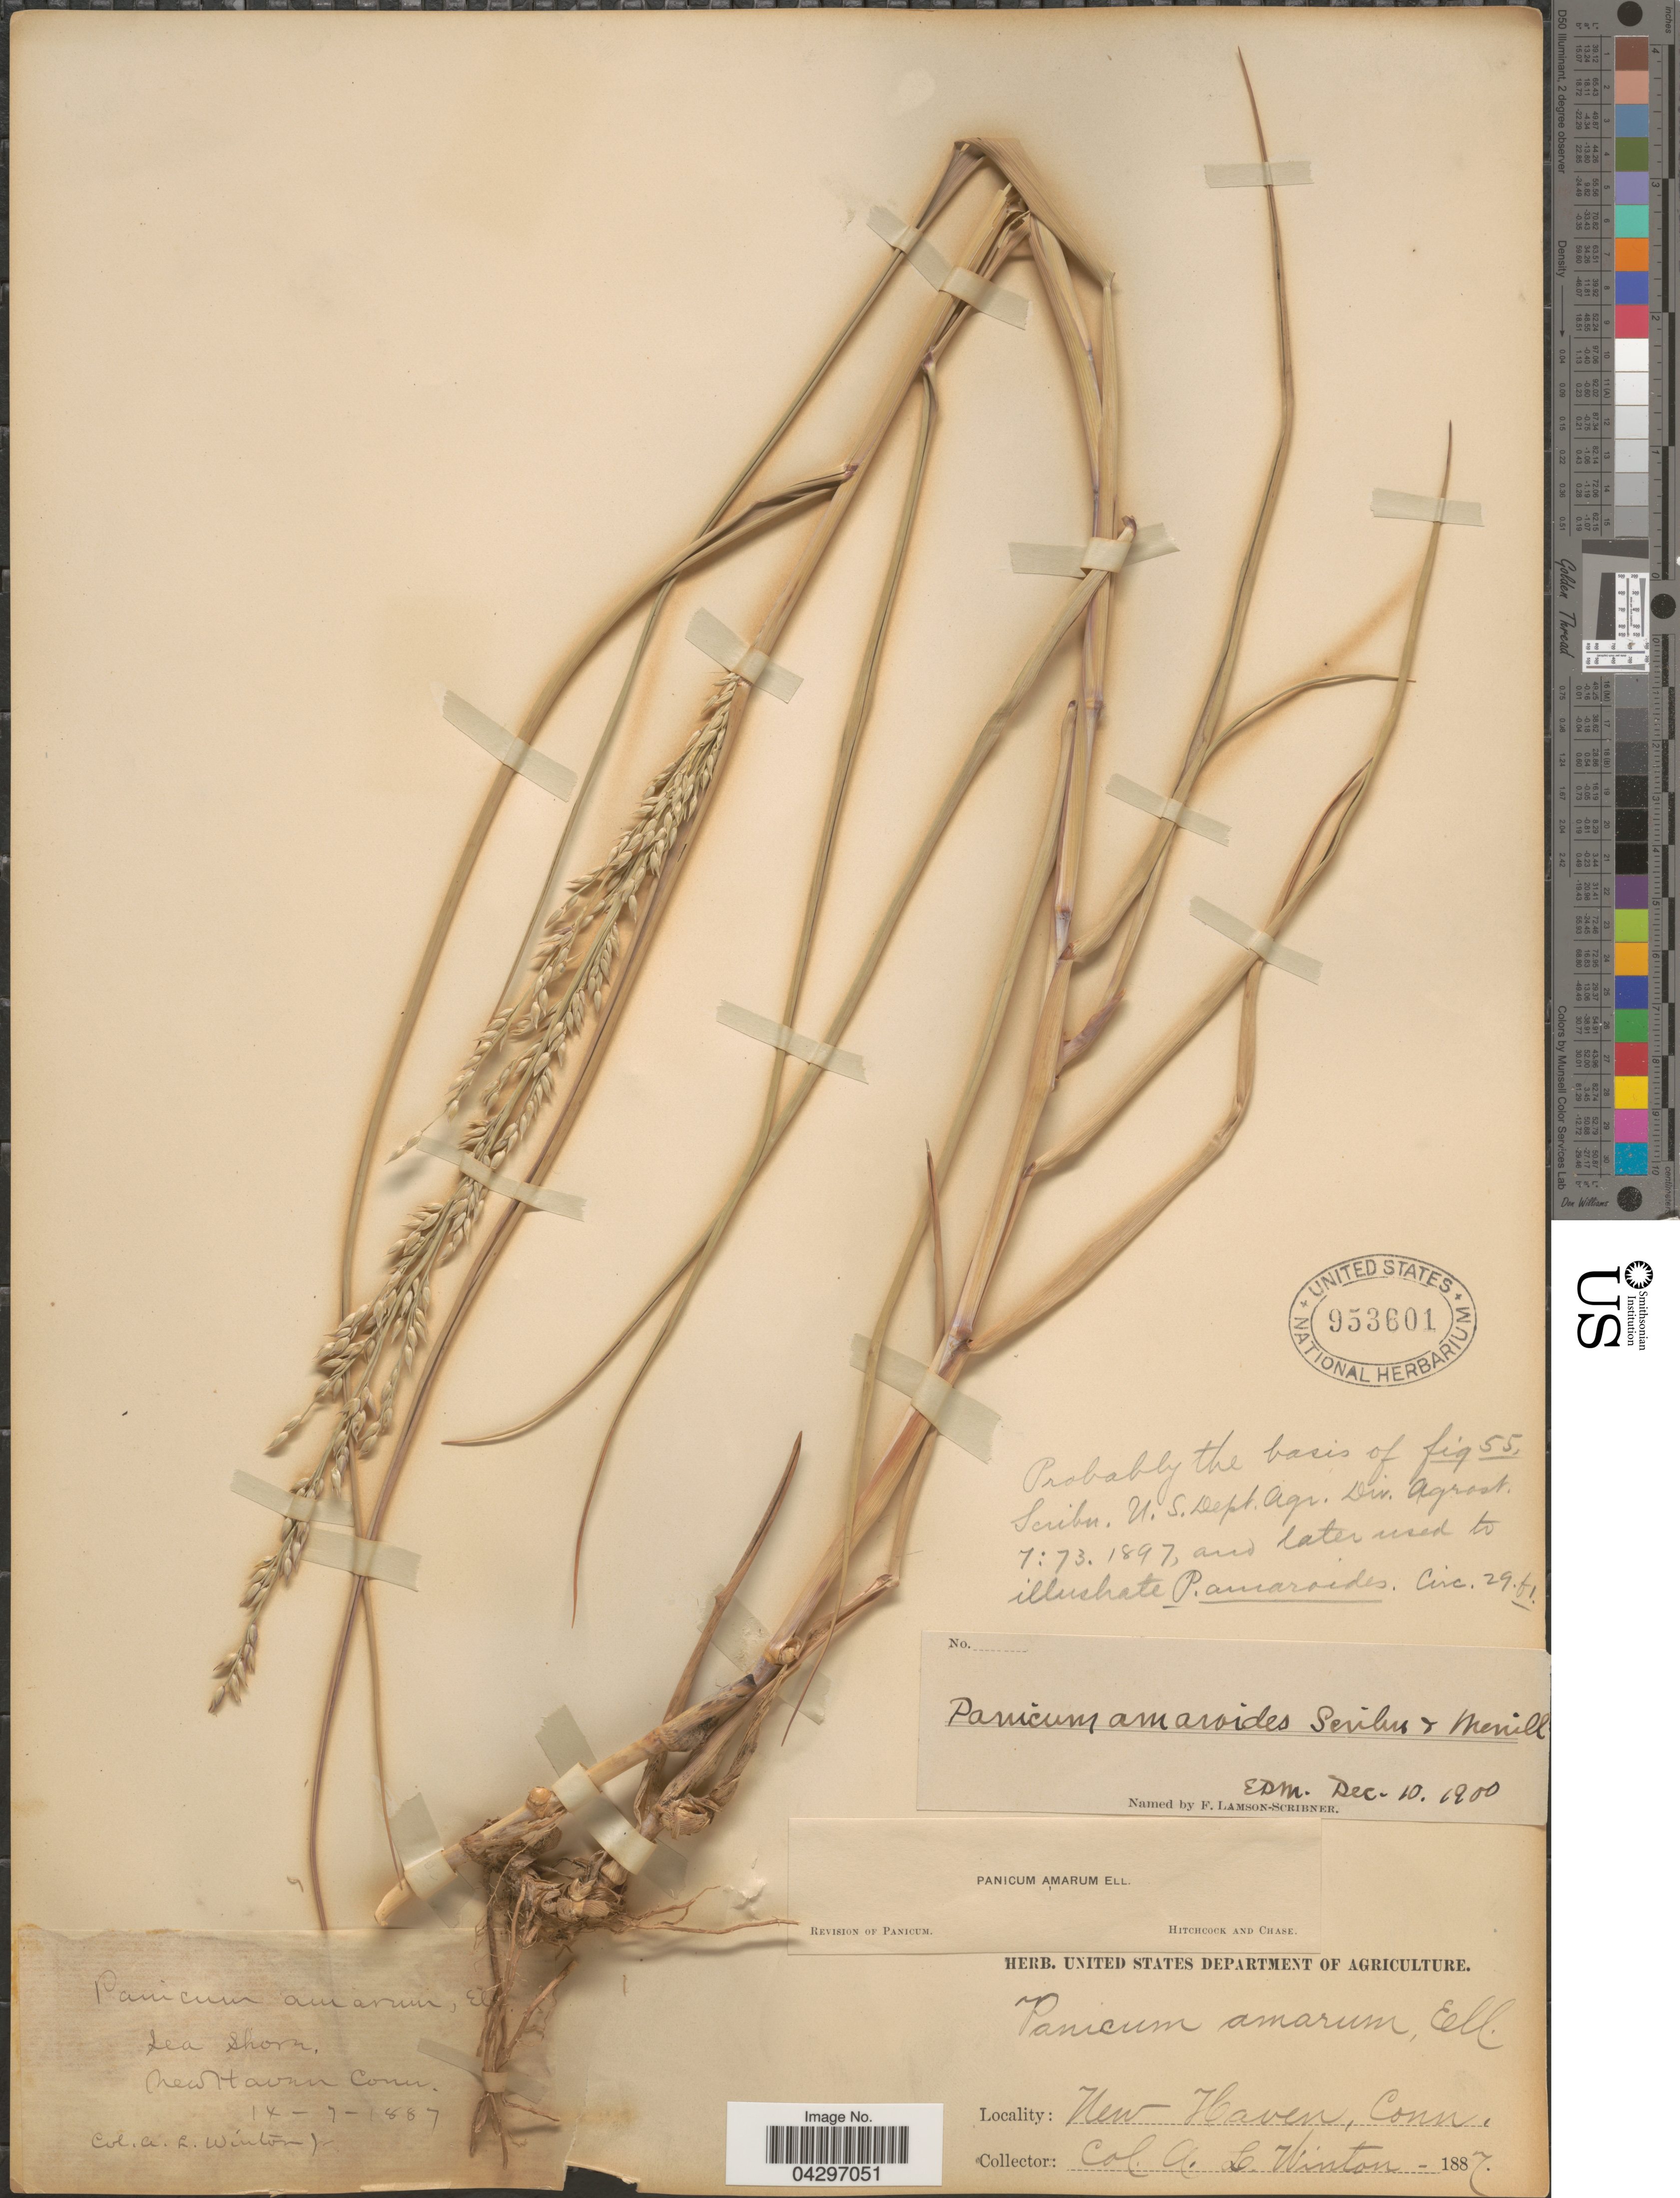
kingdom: Plantae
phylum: Tracheophyta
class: Liliopsida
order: Poales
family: Poaceae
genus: Panicum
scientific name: Panicum amarum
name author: Elliott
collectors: A. Winston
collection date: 1887-09-07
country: United States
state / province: Connecticut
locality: New Haven. Sea shore.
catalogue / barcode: US 953601